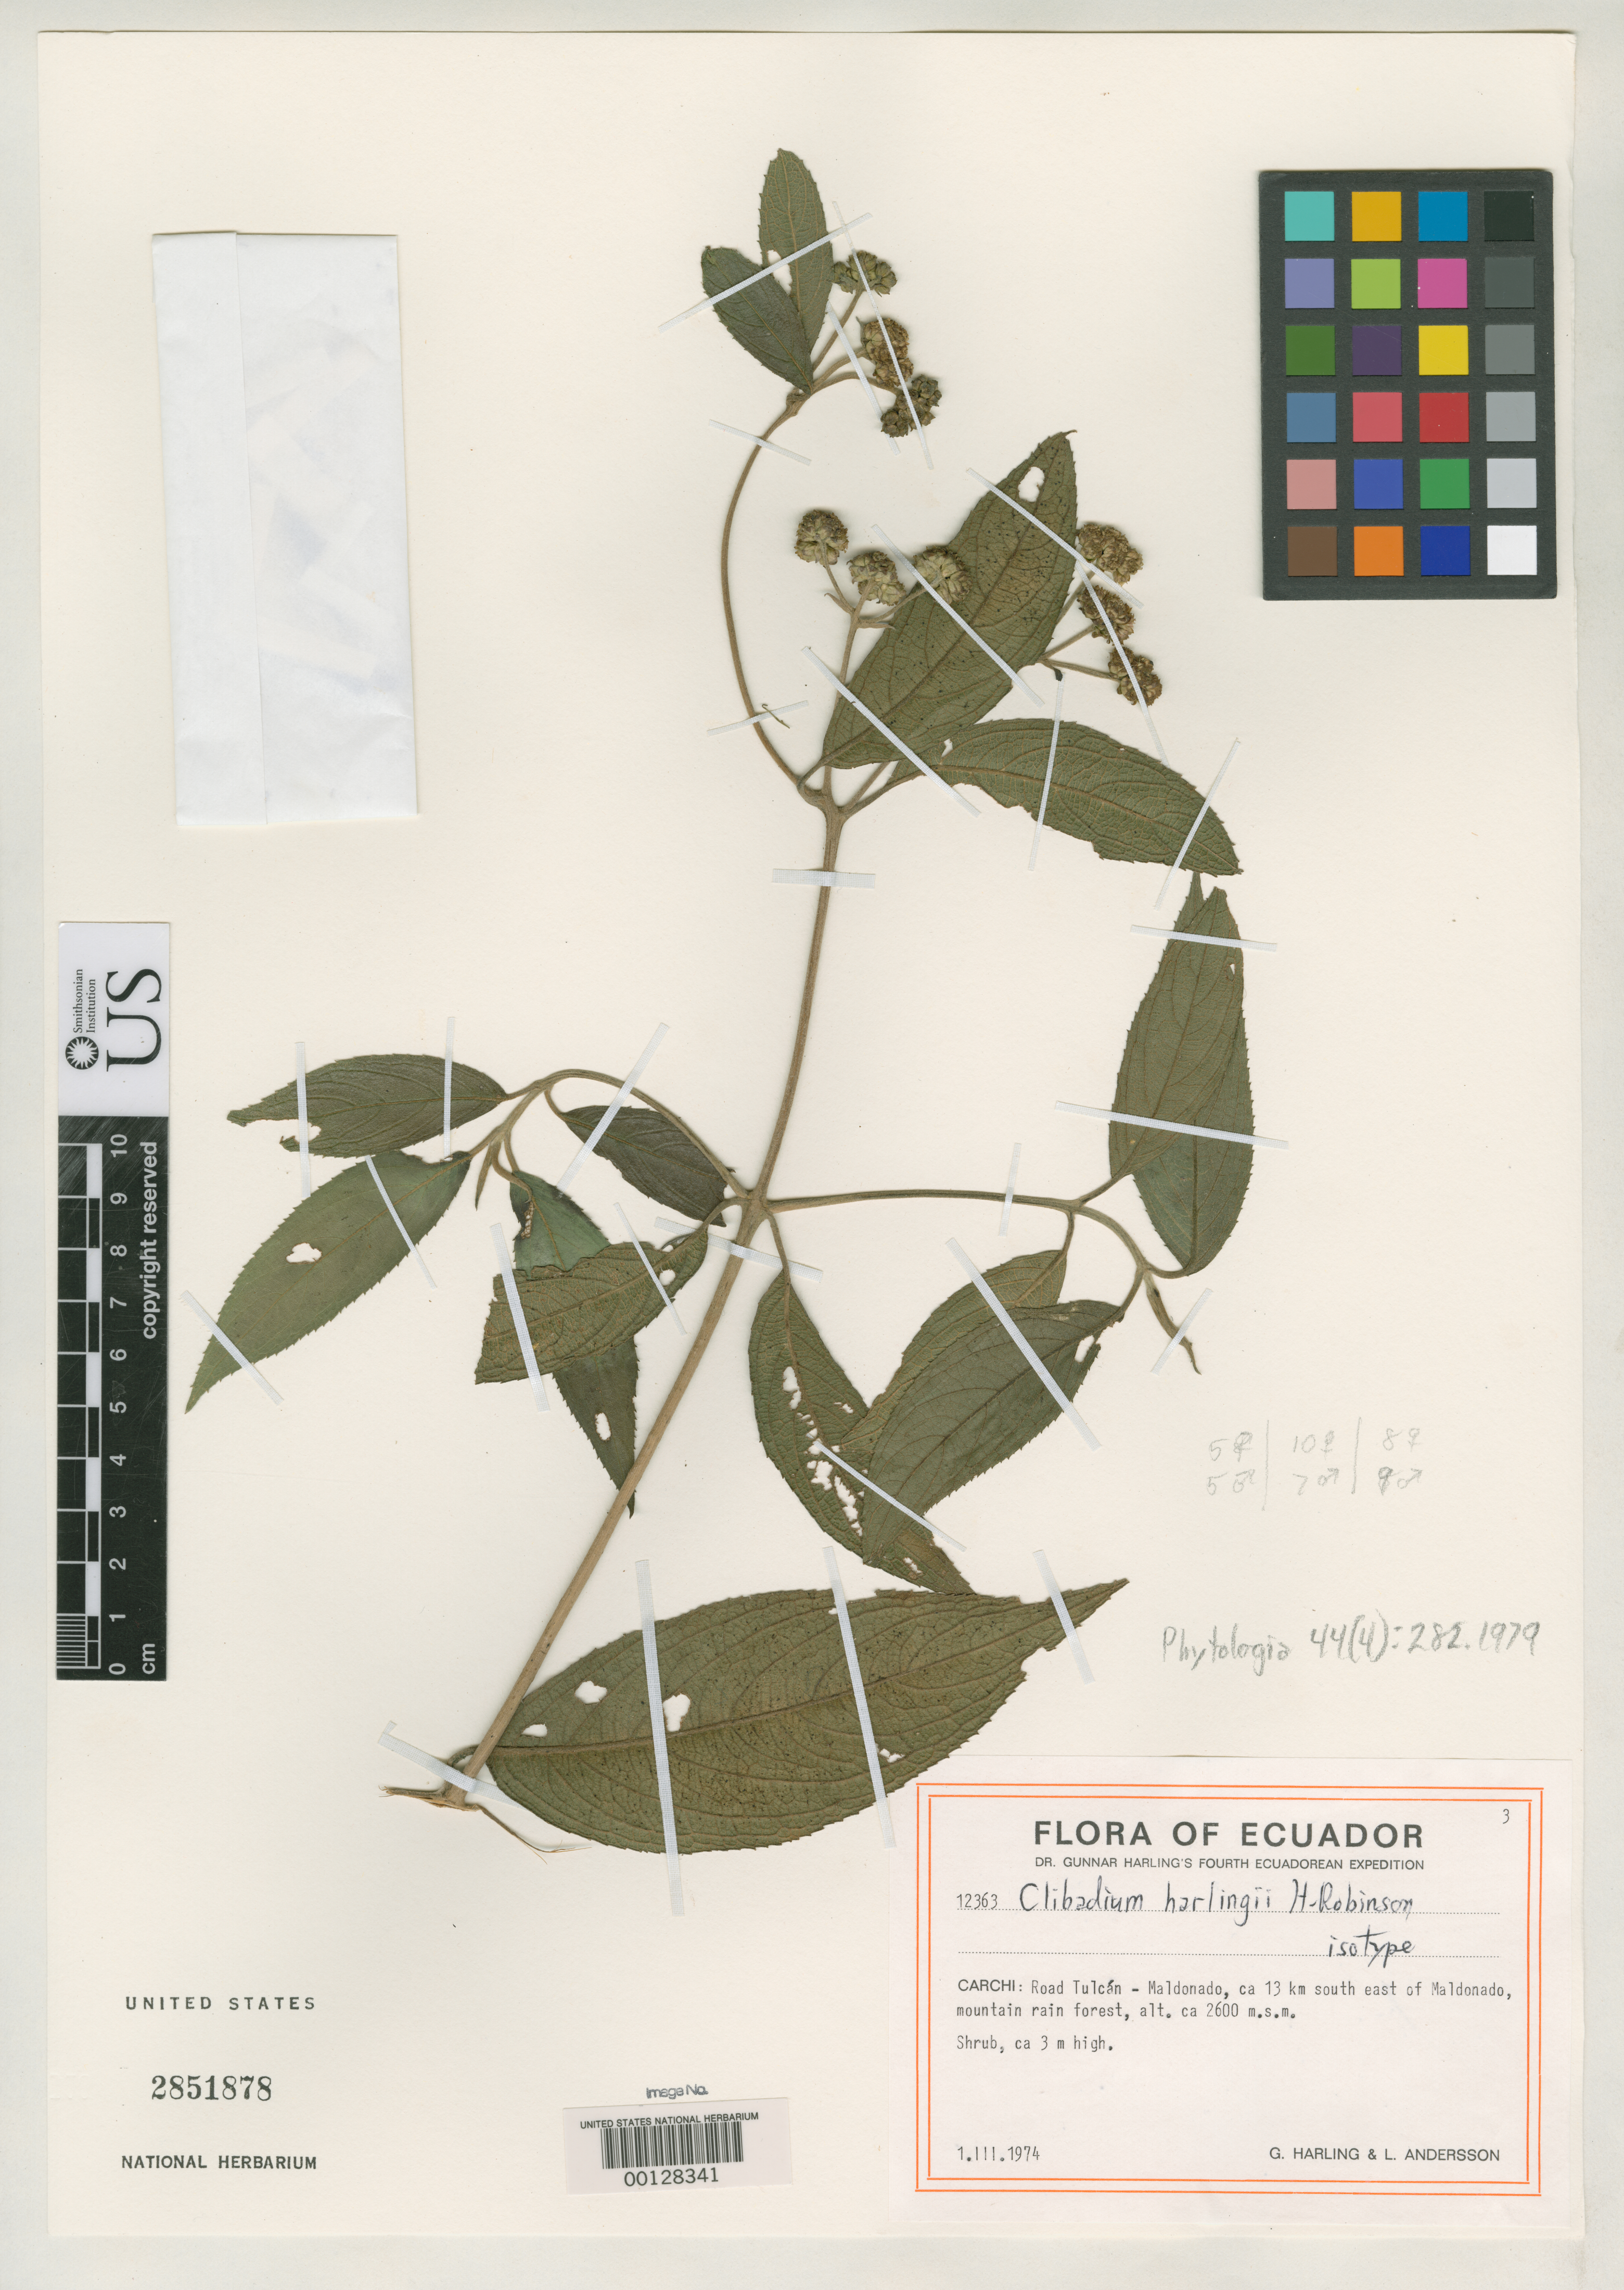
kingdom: Plantae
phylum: Tracheophyta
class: Magnoliopsida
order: Asterales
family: Asteraceae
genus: Clibadium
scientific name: Clibadium harlingii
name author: H. Rob.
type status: Isotype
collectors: G. Harling & L. Andersson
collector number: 12363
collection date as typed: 01 Mar 1974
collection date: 1974-03-01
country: Ecuador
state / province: Carchi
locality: Tulcan road SE of Maldonado.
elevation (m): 2600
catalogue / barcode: US 2851878